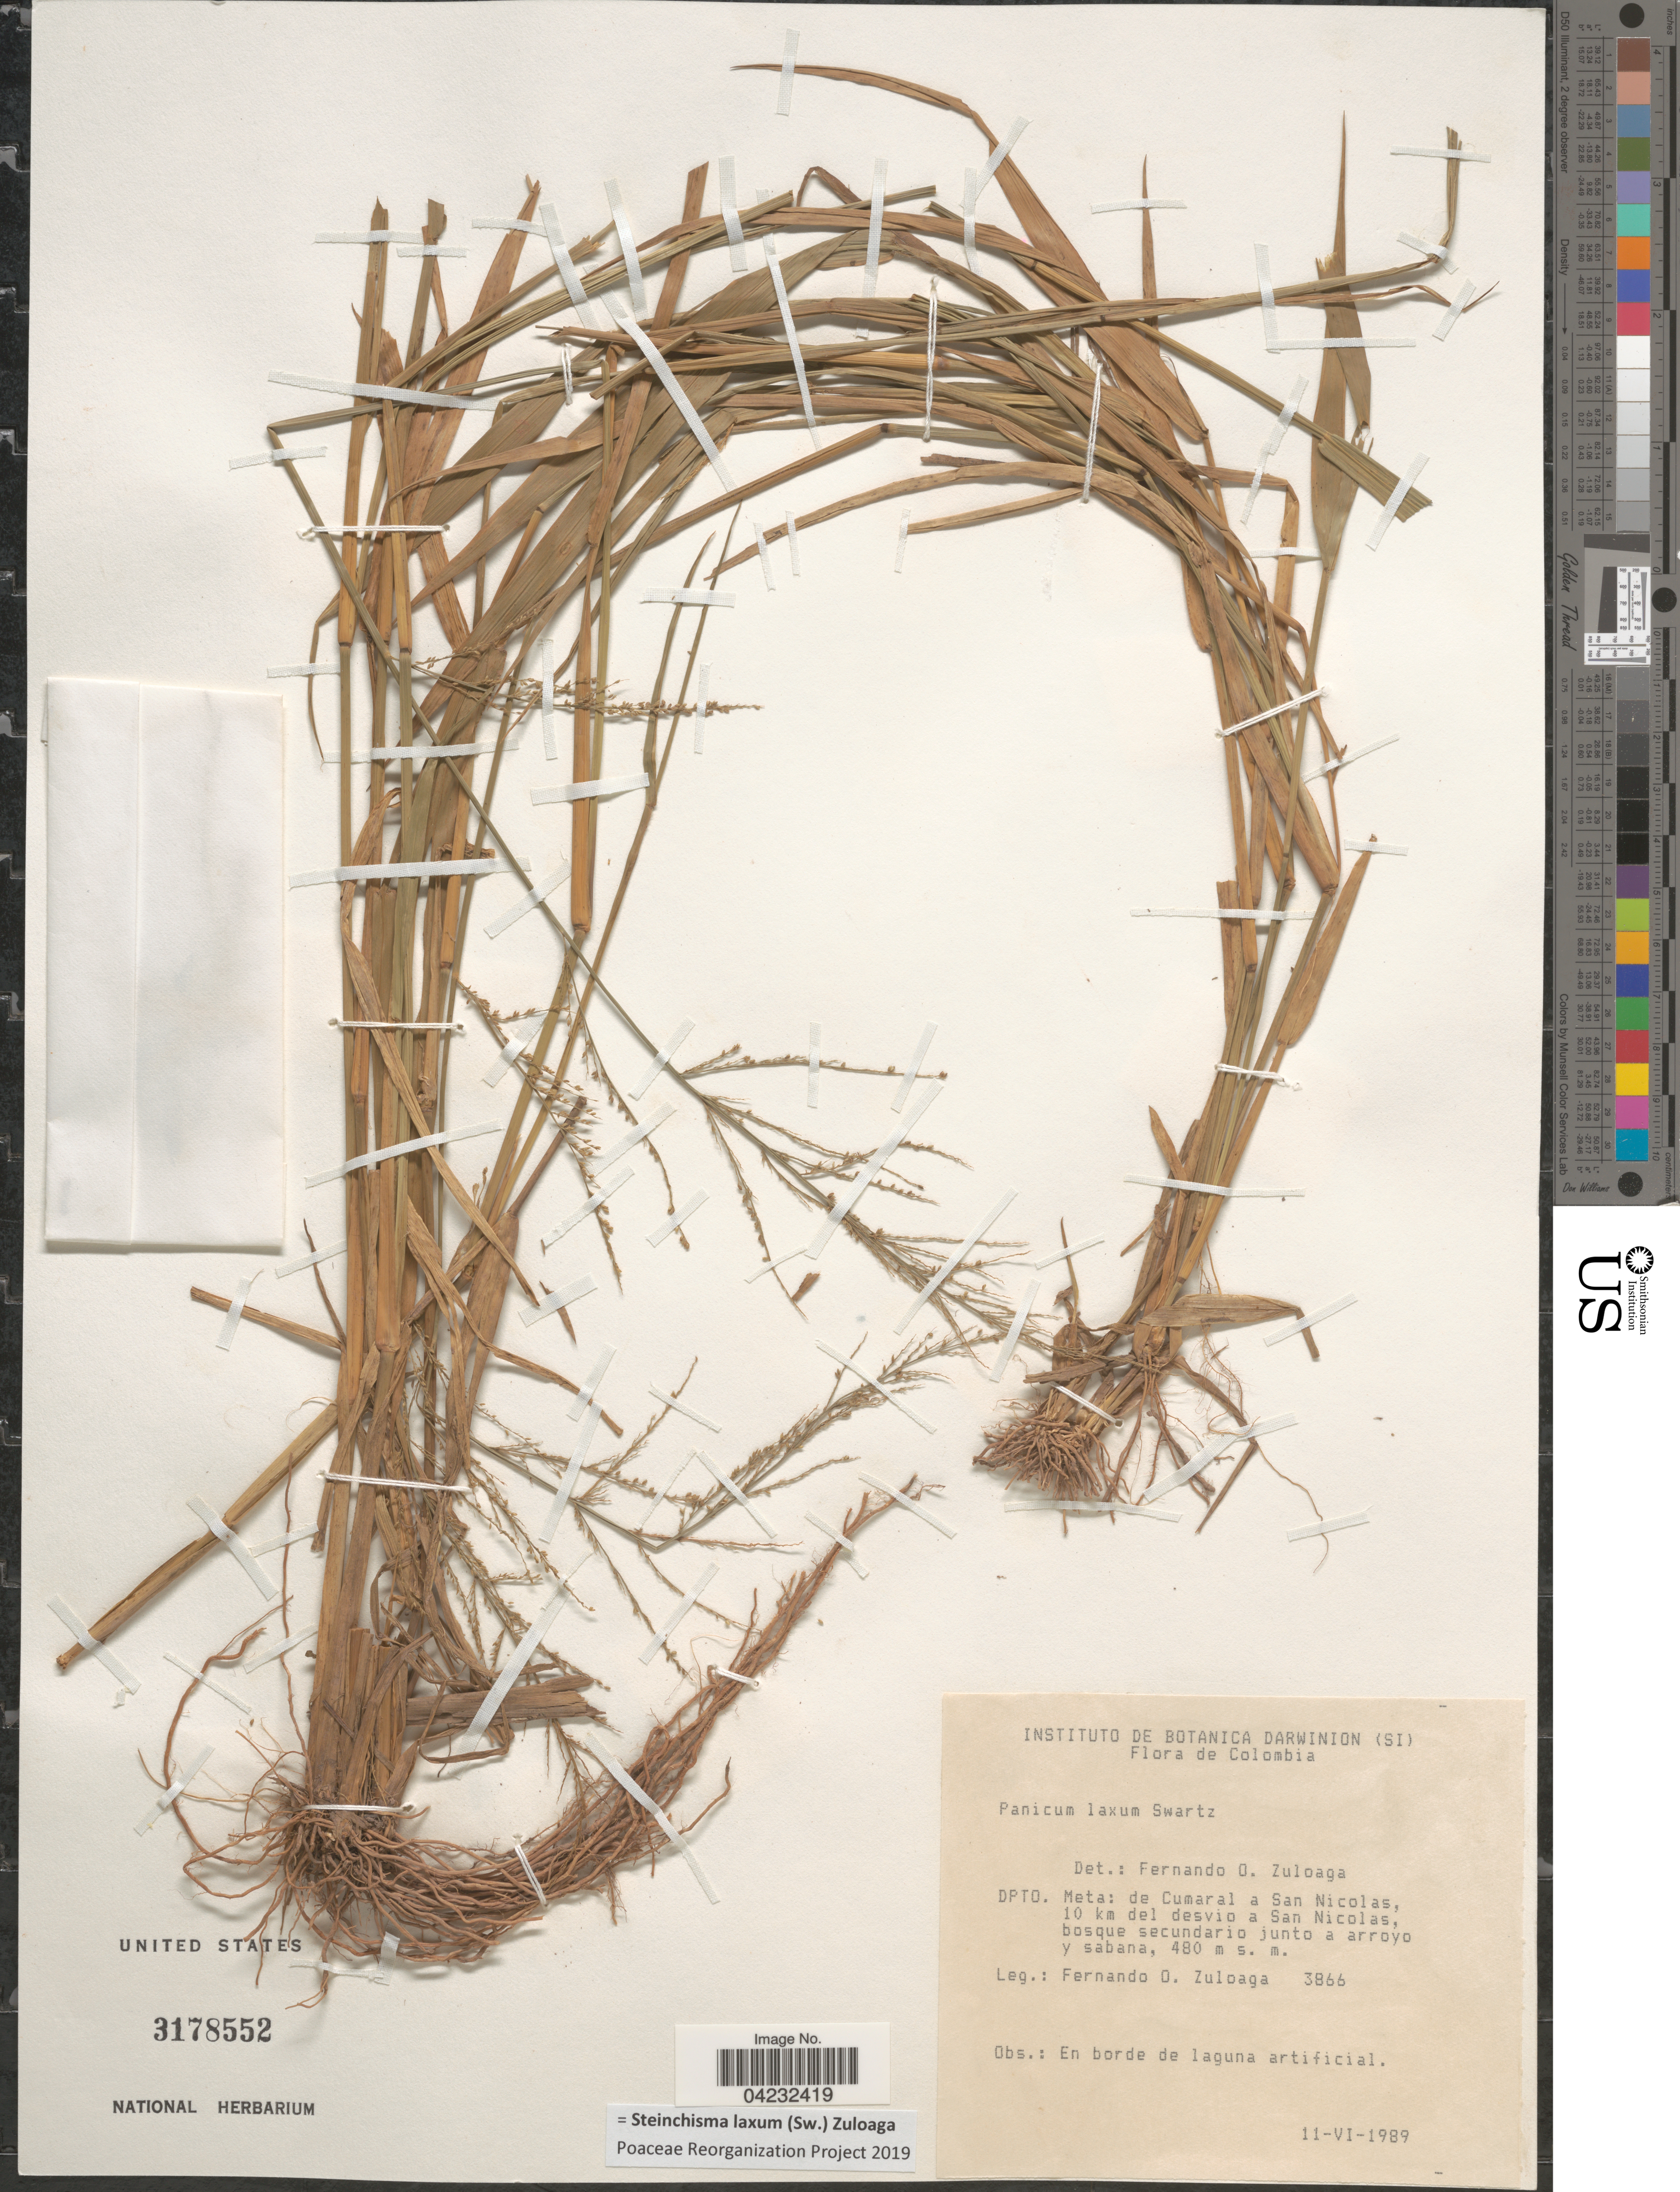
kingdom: Plantae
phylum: Tracheophyta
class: Liliopsida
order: Poales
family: Poaceae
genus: Steinchisma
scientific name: Steinchisma laxum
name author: (Sw.) Zuloaga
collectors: F. O. Zuloaga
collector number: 3866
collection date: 1989-06-11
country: Colombia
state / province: Meta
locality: Dpto. Meta: de Cumaral a San Nicolas, 10 km del desvio a San Nicolas, bosque secundario junto a arroyo y sabana.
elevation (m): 480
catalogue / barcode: US 3178552